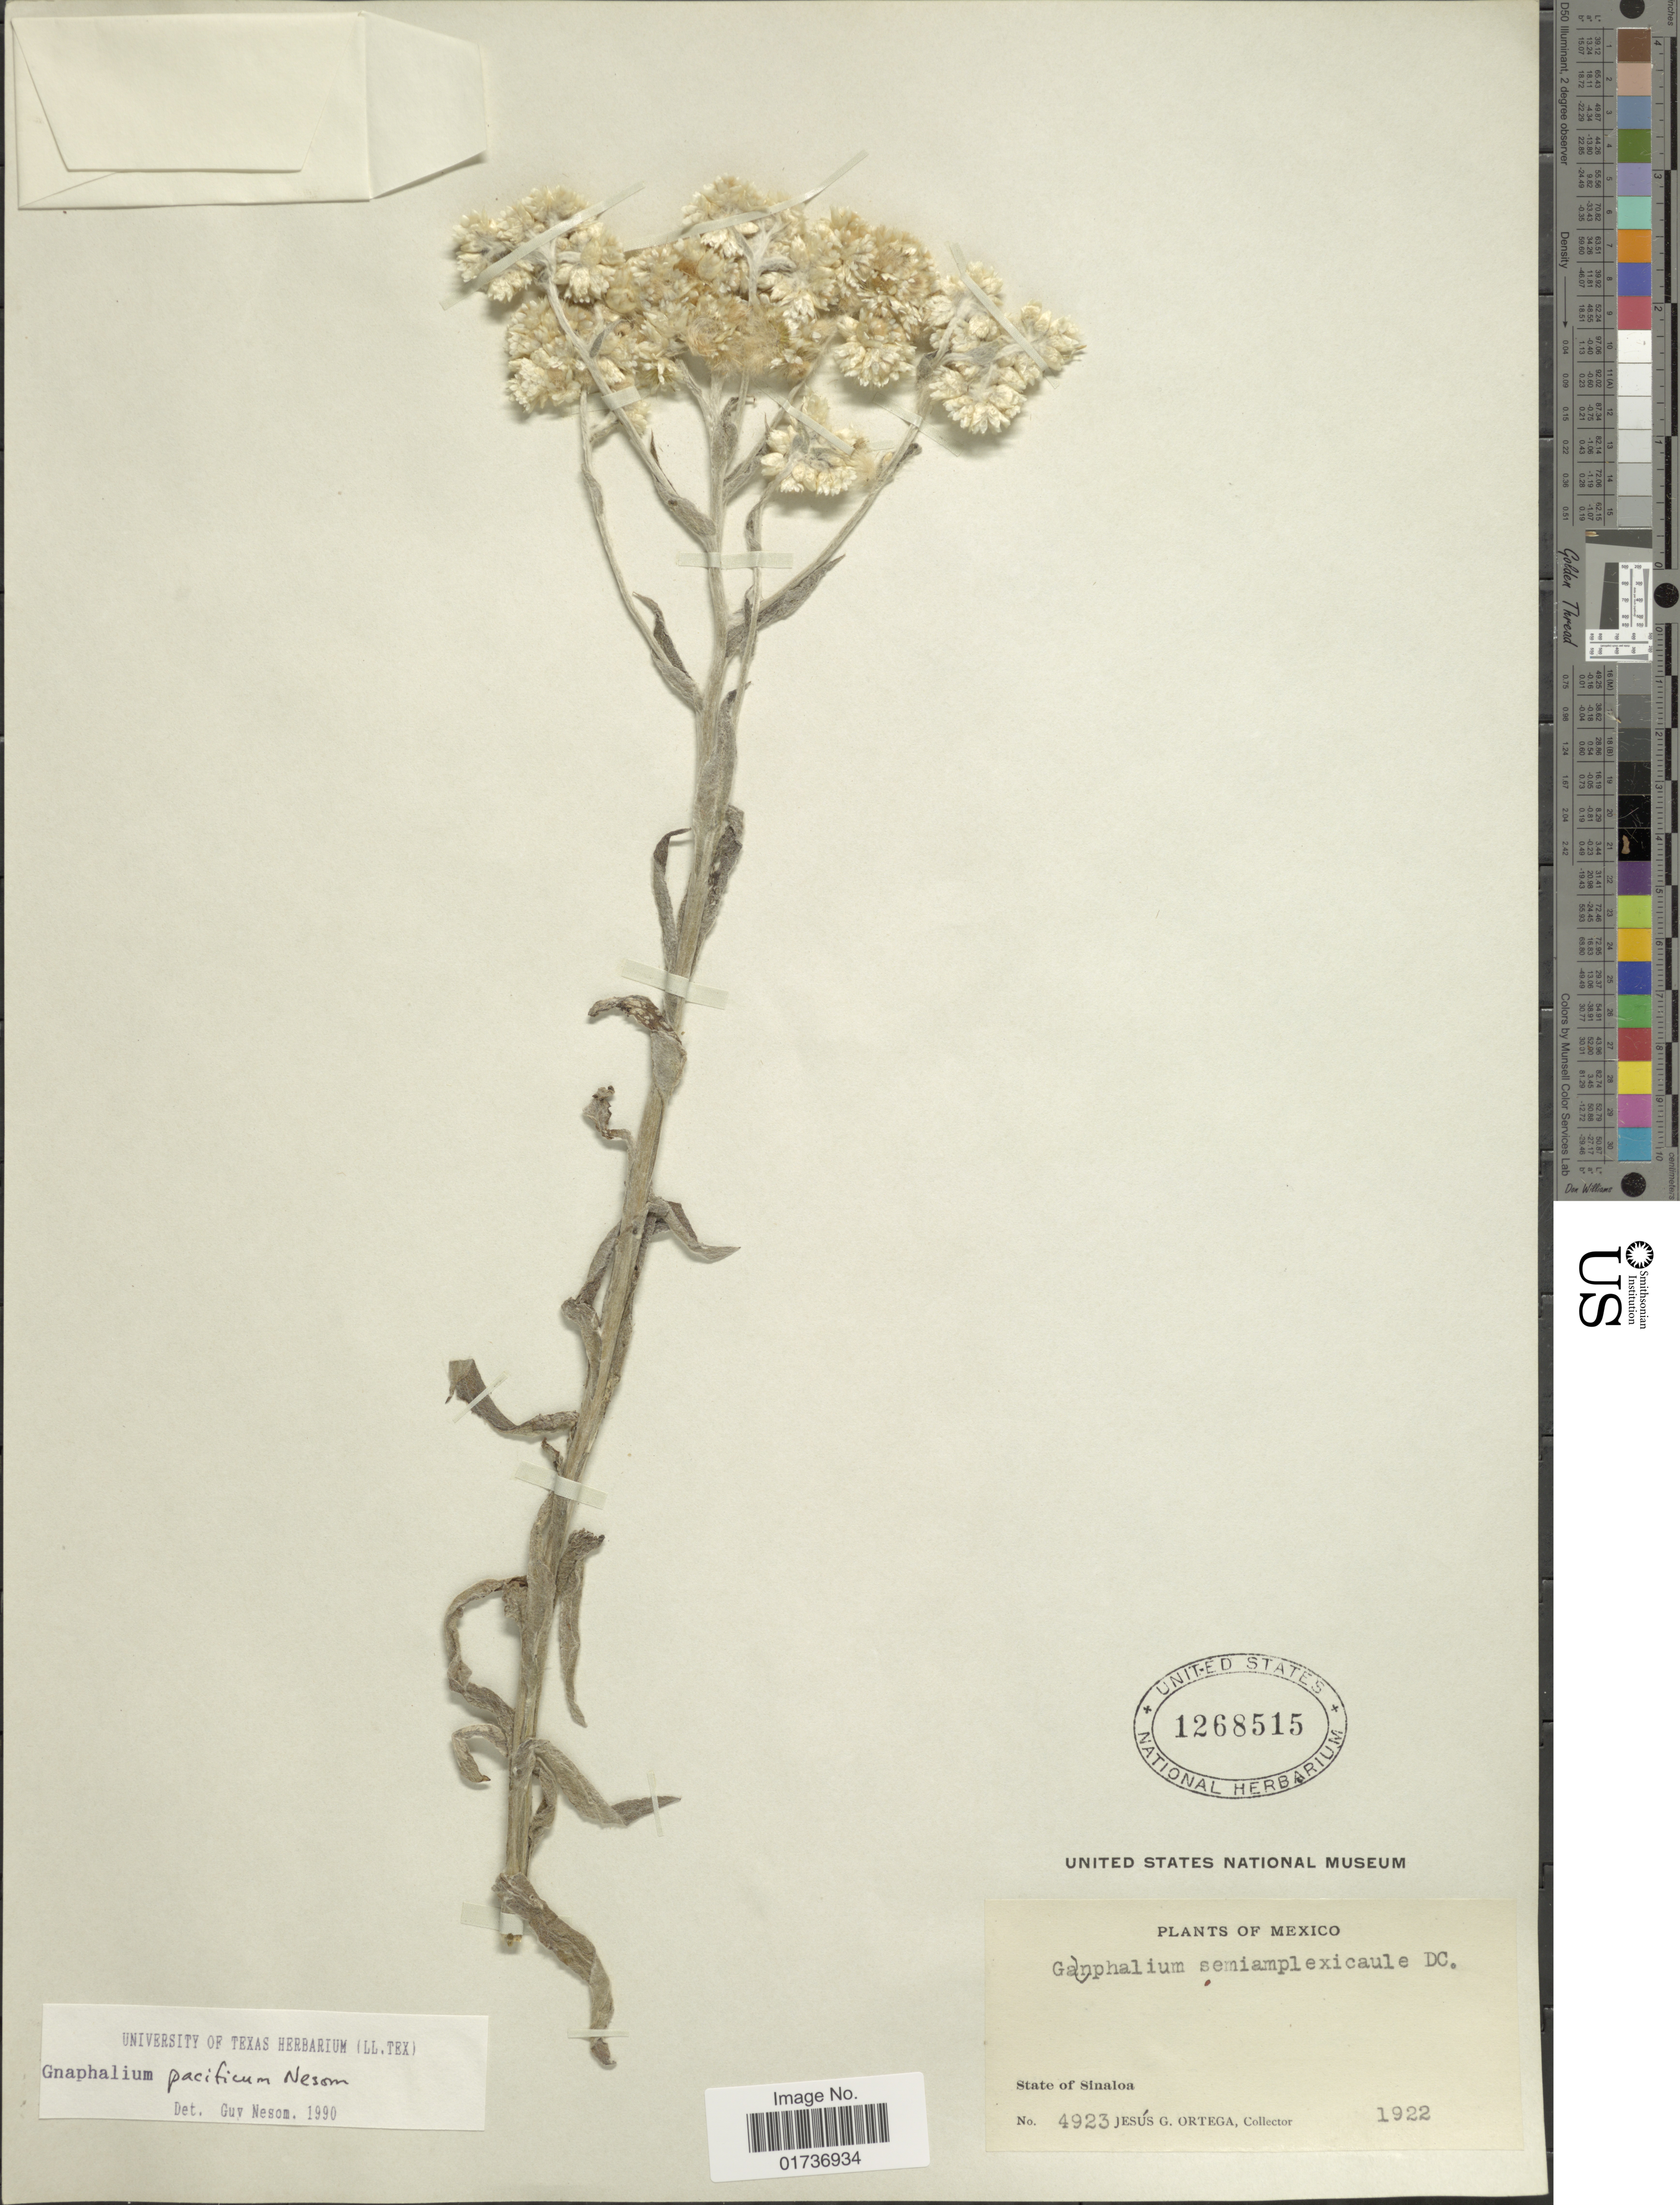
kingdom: Plantae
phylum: Tracheophyta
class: Magnoliopsida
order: Asterales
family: Asteraceae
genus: Gnaphalium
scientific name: Gnaphalium pacificum G.L. Nesom, ined.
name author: G.L. Nesom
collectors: J. Ortega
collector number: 4923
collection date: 1922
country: Mexico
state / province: Sinaloa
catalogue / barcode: US 1268515